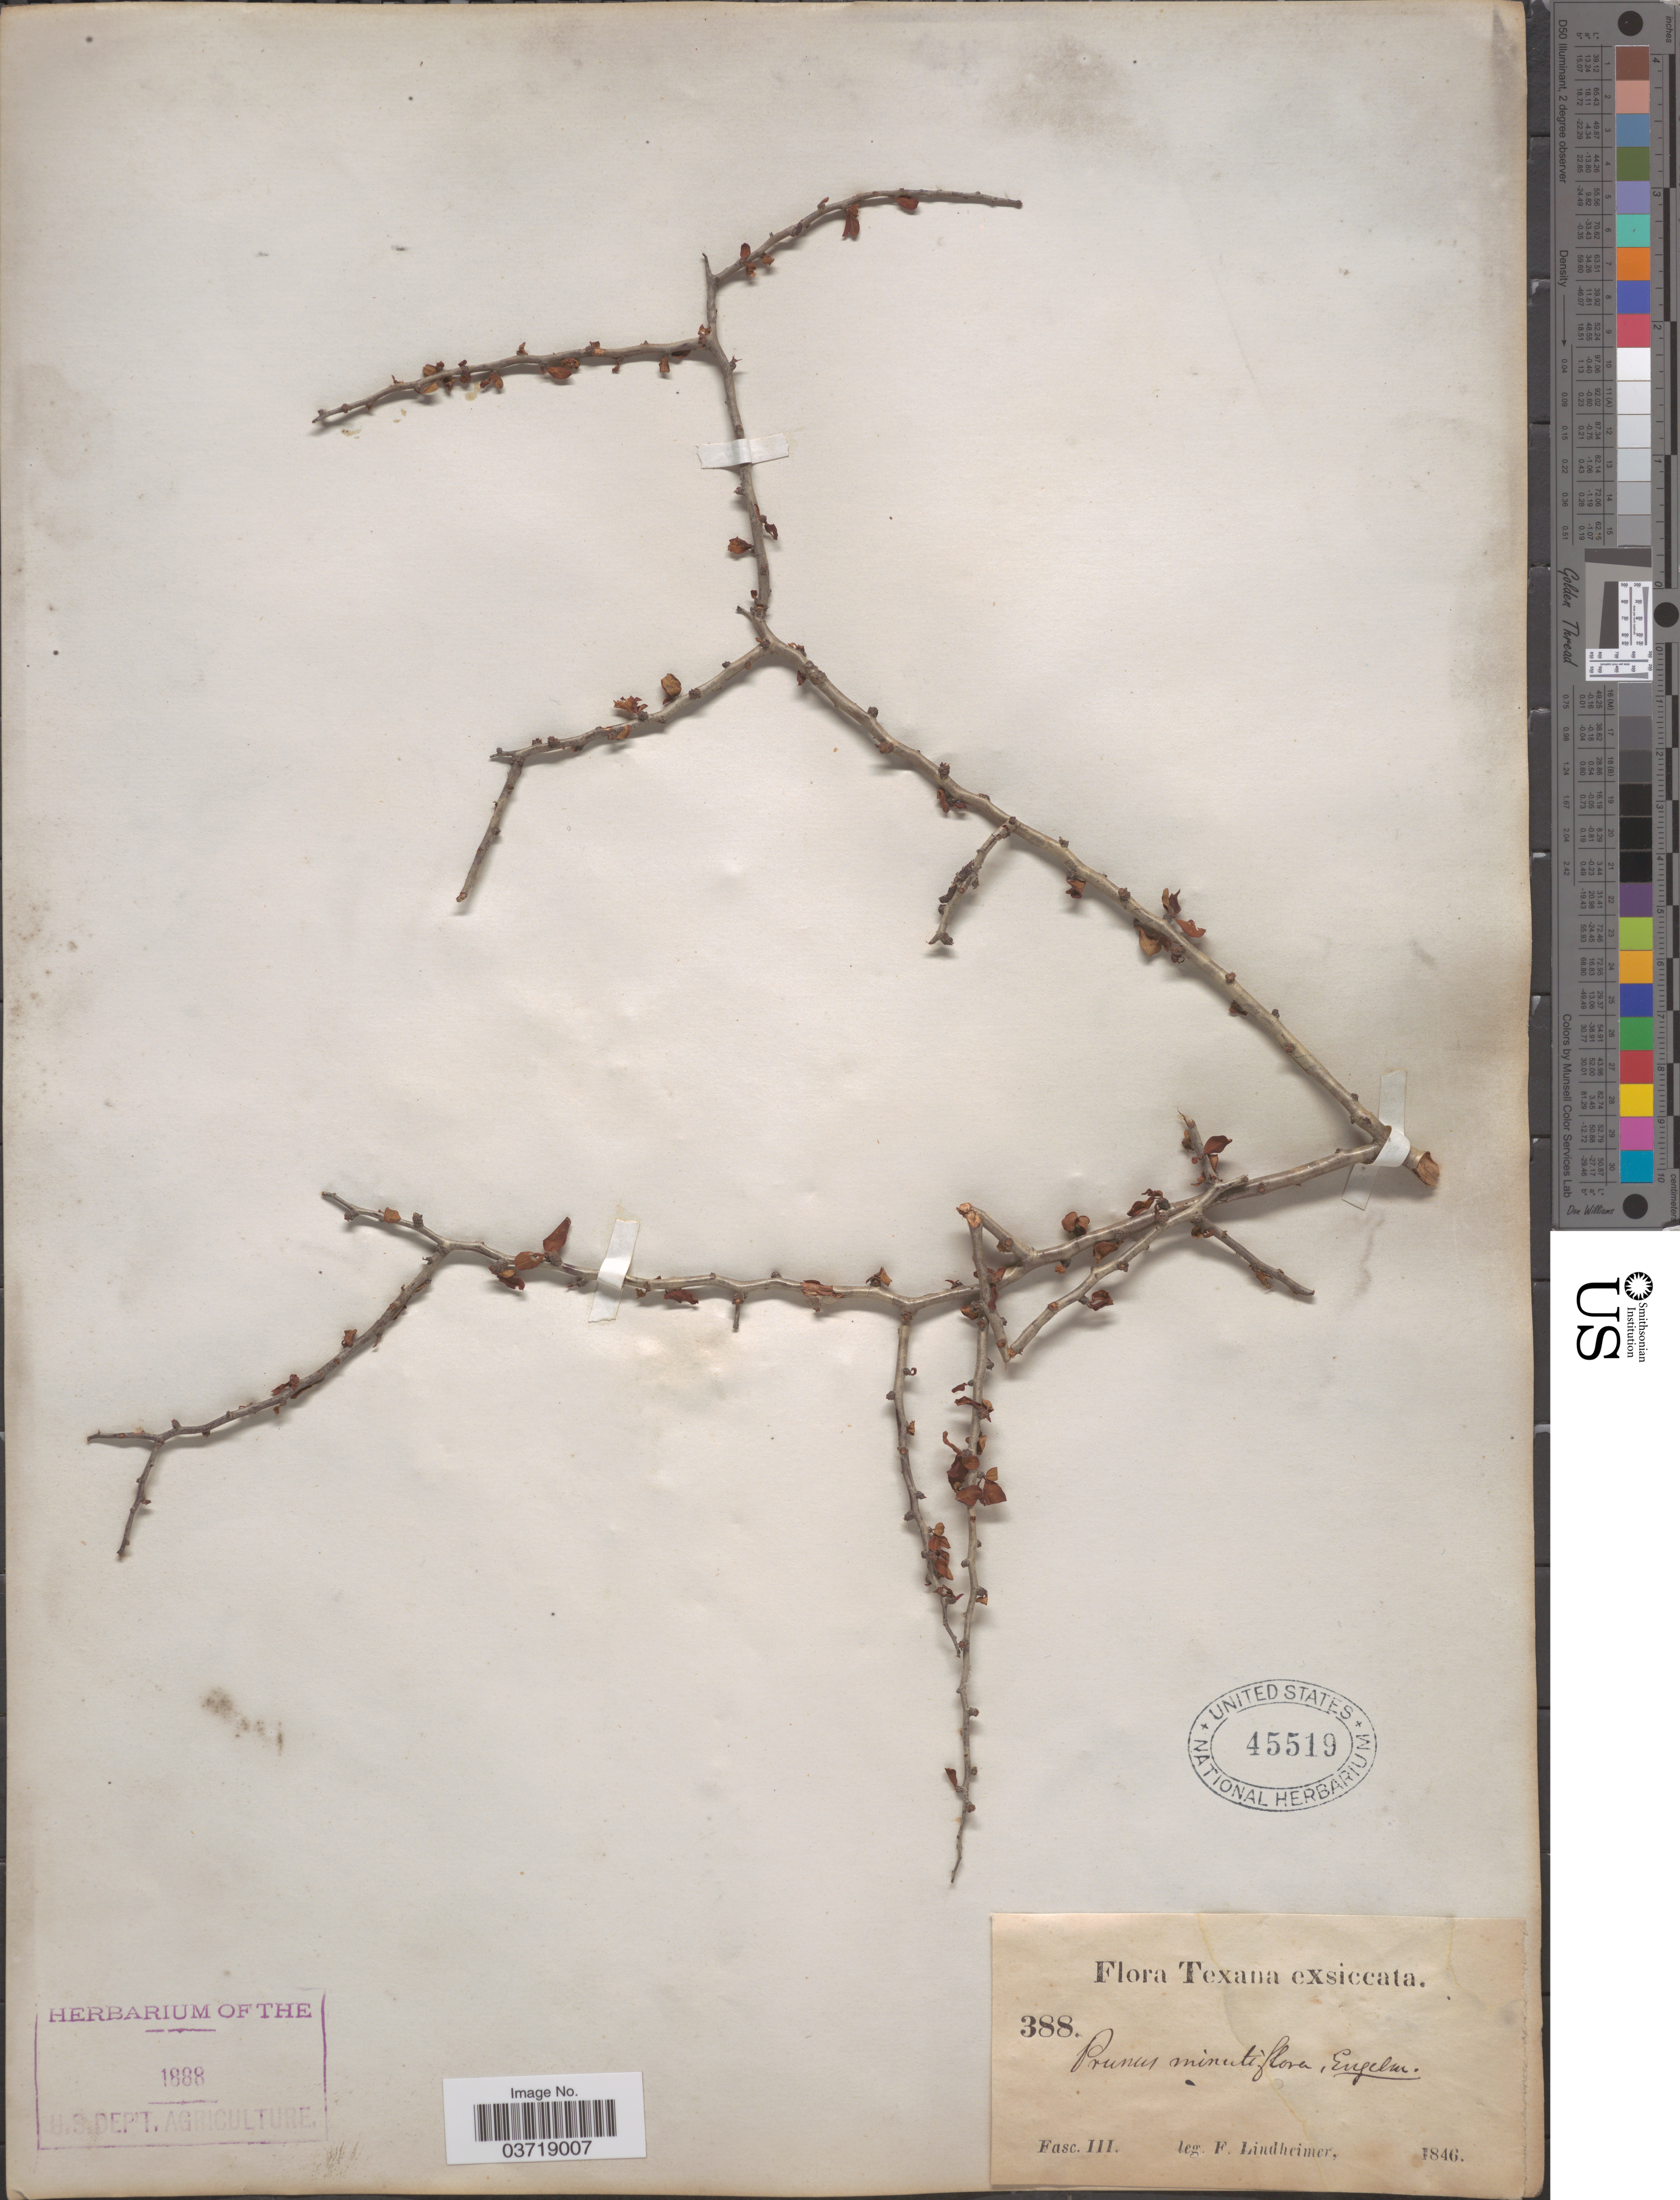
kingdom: Plantae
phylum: Tracheophyta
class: Magnoliopsida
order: Rosales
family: Rosaceae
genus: Prunus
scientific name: Prunus minutiflora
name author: Engelm. ex A. Gray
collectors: F. Lindheimer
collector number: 388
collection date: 1846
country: United States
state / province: Texas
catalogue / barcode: US 45519